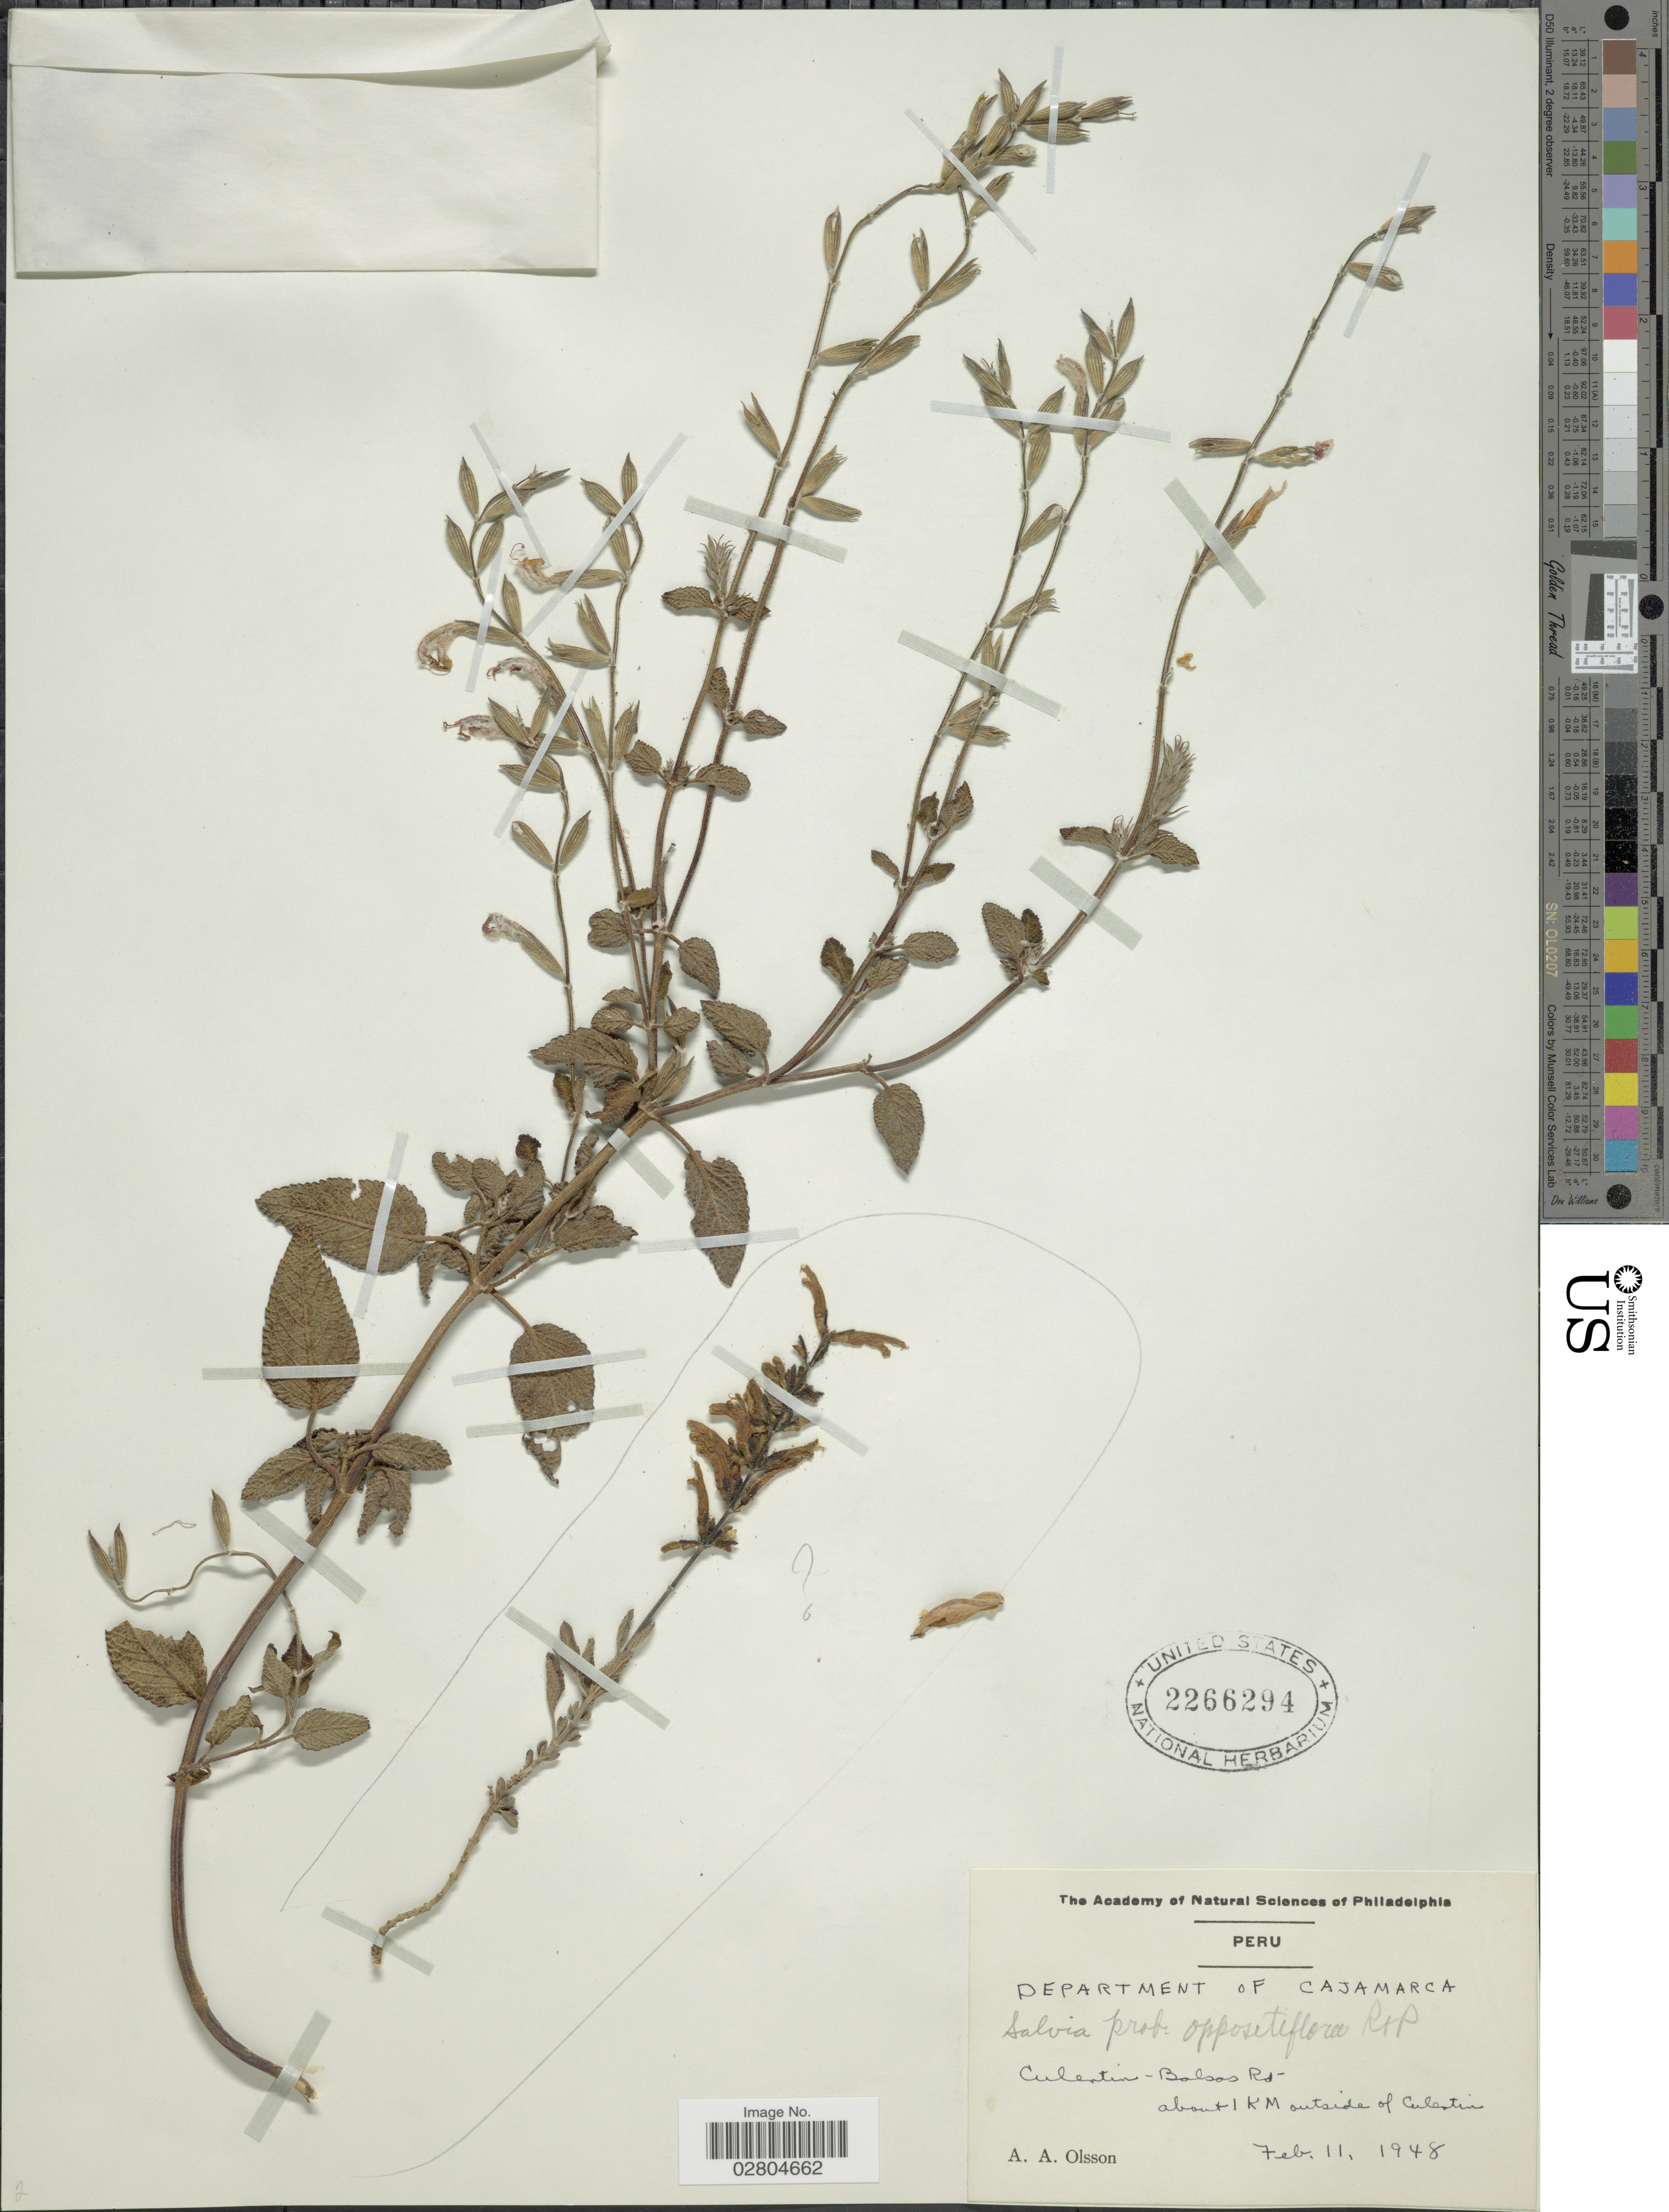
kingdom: Plantae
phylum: Tracheophyta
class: Magnoliopsida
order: Lamiales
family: Lamiaceae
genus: Salvia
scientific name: Salvia oppositiflora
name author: Ruiz & Pav.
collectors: A. Olsson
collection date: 1948-02-11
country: Peru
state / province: Cajamarca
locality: Department of Cajamarca. Culentin-Balsas Rd. about 1 KM outside of Culentin.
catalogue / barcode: US 2266294